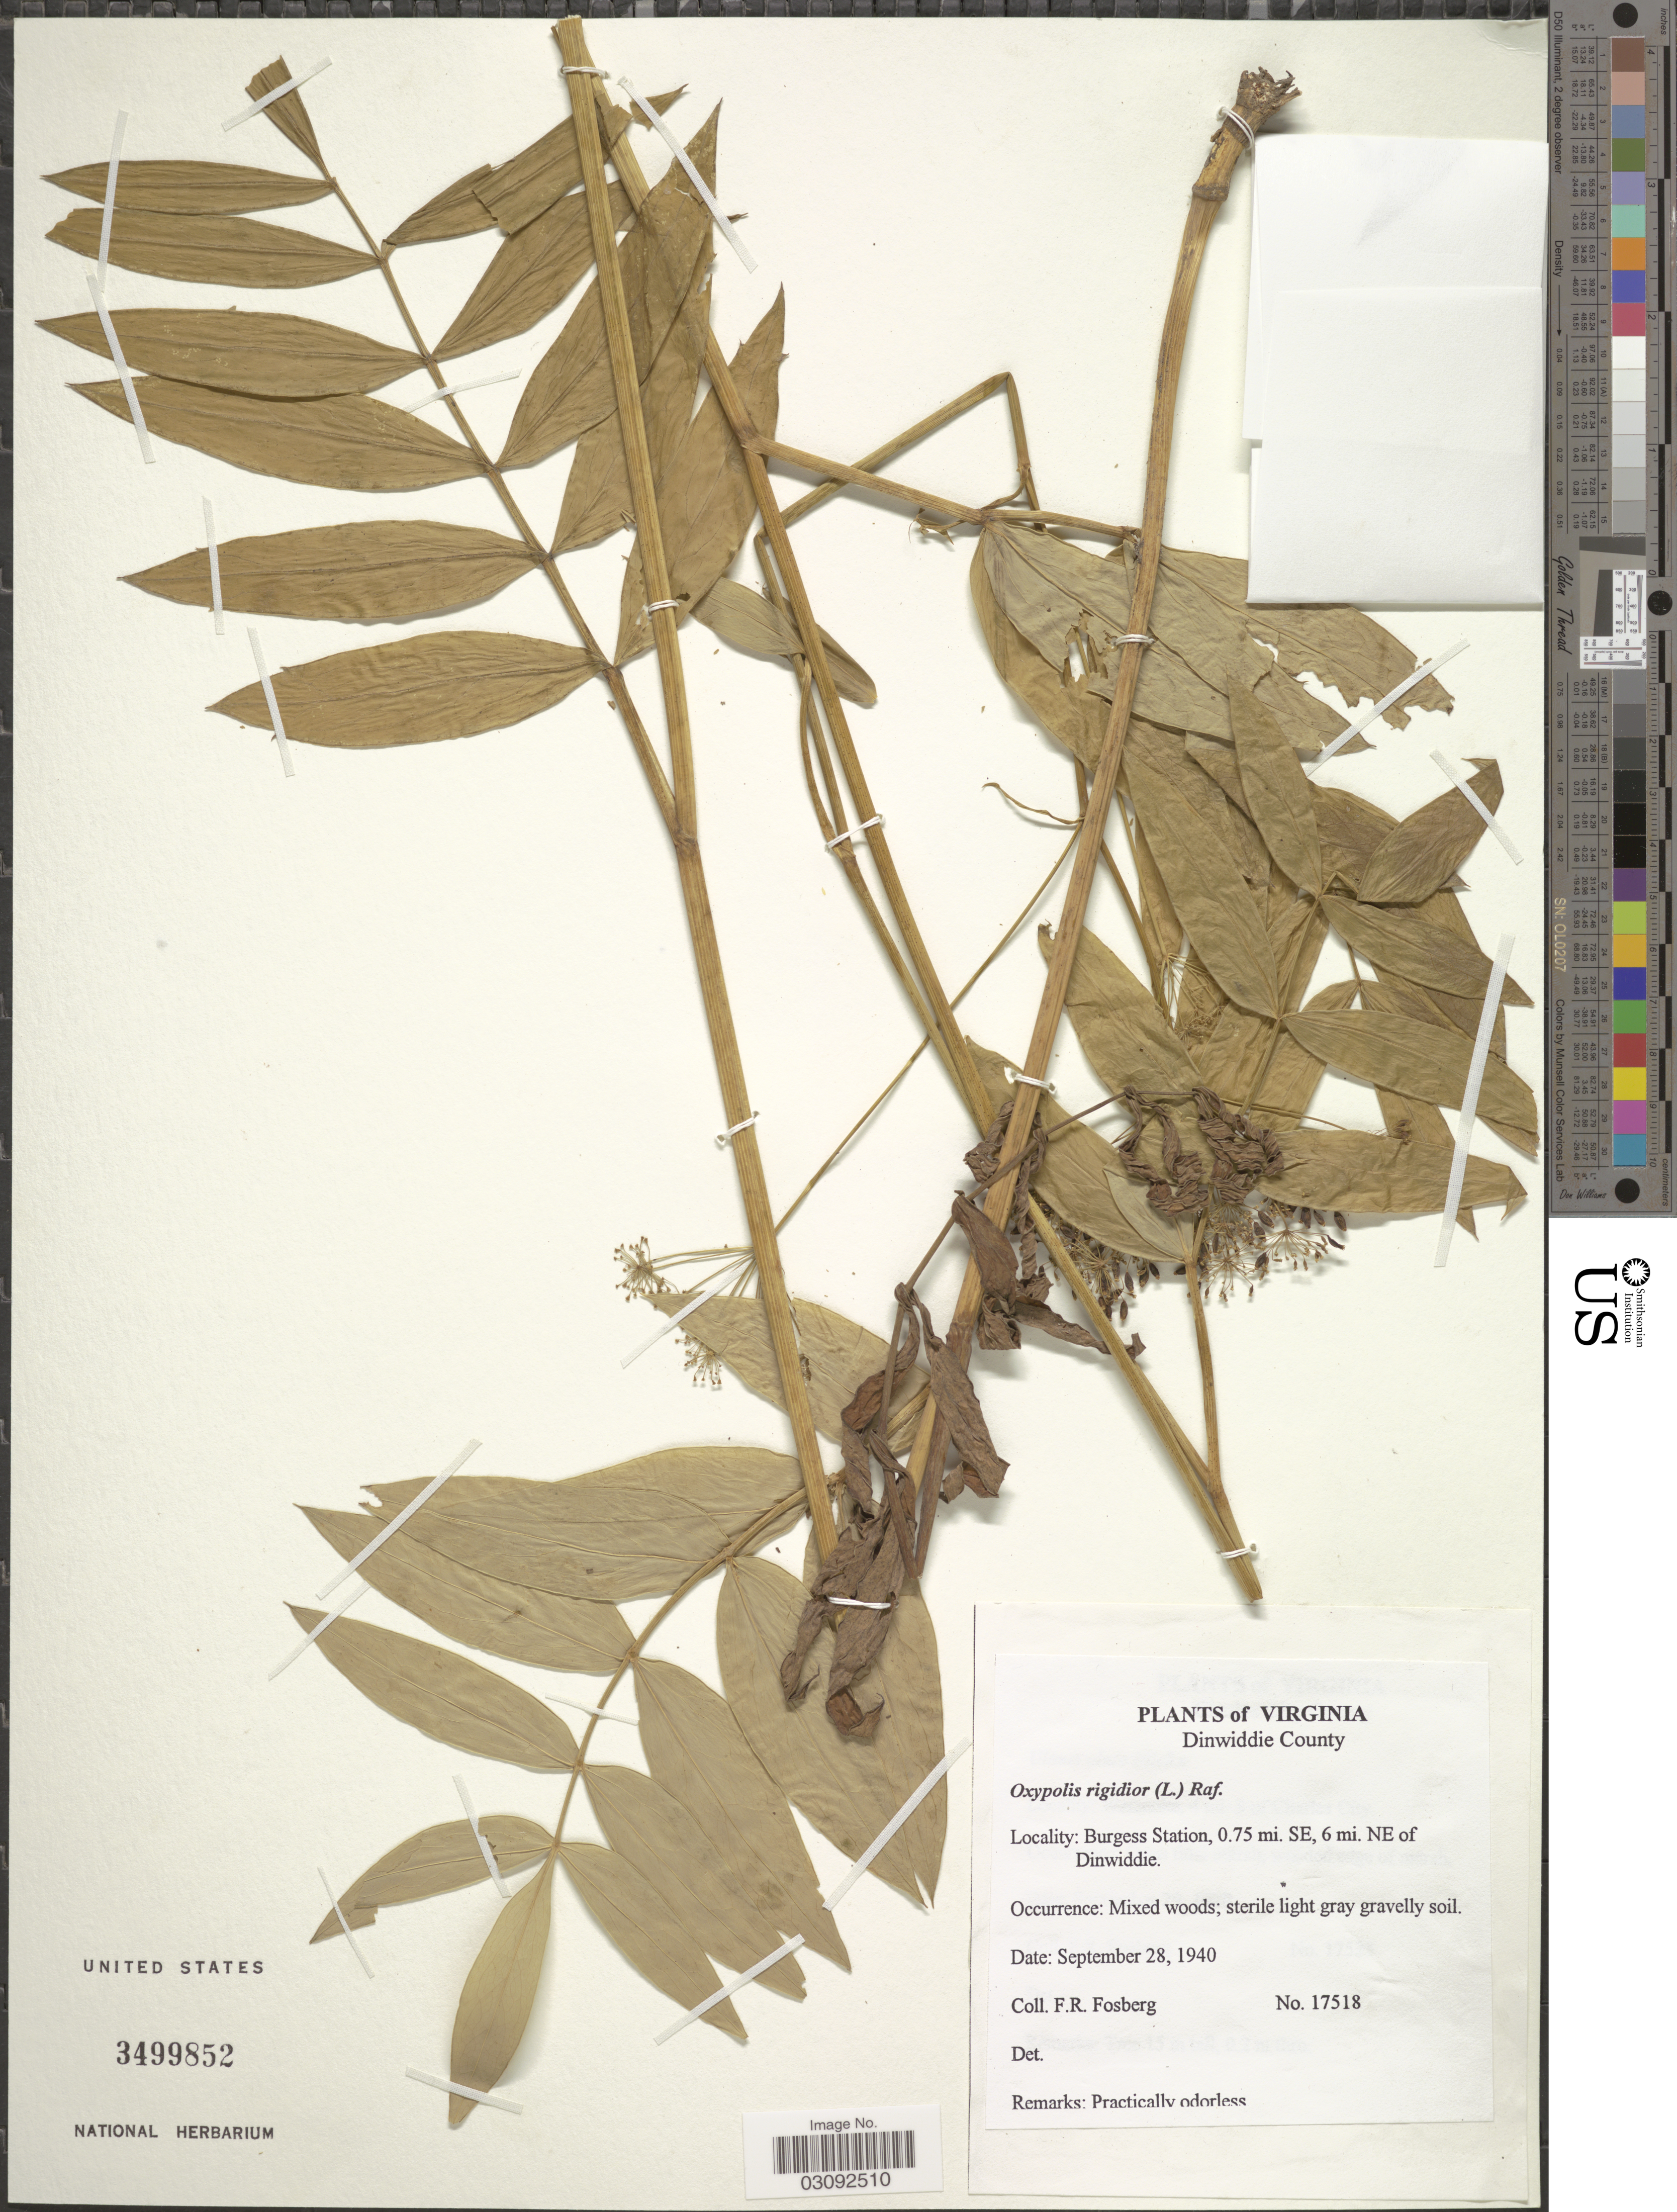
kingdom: Plantae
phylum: Tracheophyta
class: Magnoliopsida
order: Apiales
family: Apiaceae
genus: Oxypolis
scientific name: Oxypolis rigidior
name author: (L.) Raf.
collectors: F. R. Fosberg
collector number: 17518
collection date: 1940-09-28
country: United States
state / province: Virginia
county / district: Dinwiddie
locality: Dinwiddie County. Burgess Station, 0.75 mi. SE, 6 mi. NE of Dinwiddie.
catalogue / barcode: US 3499852